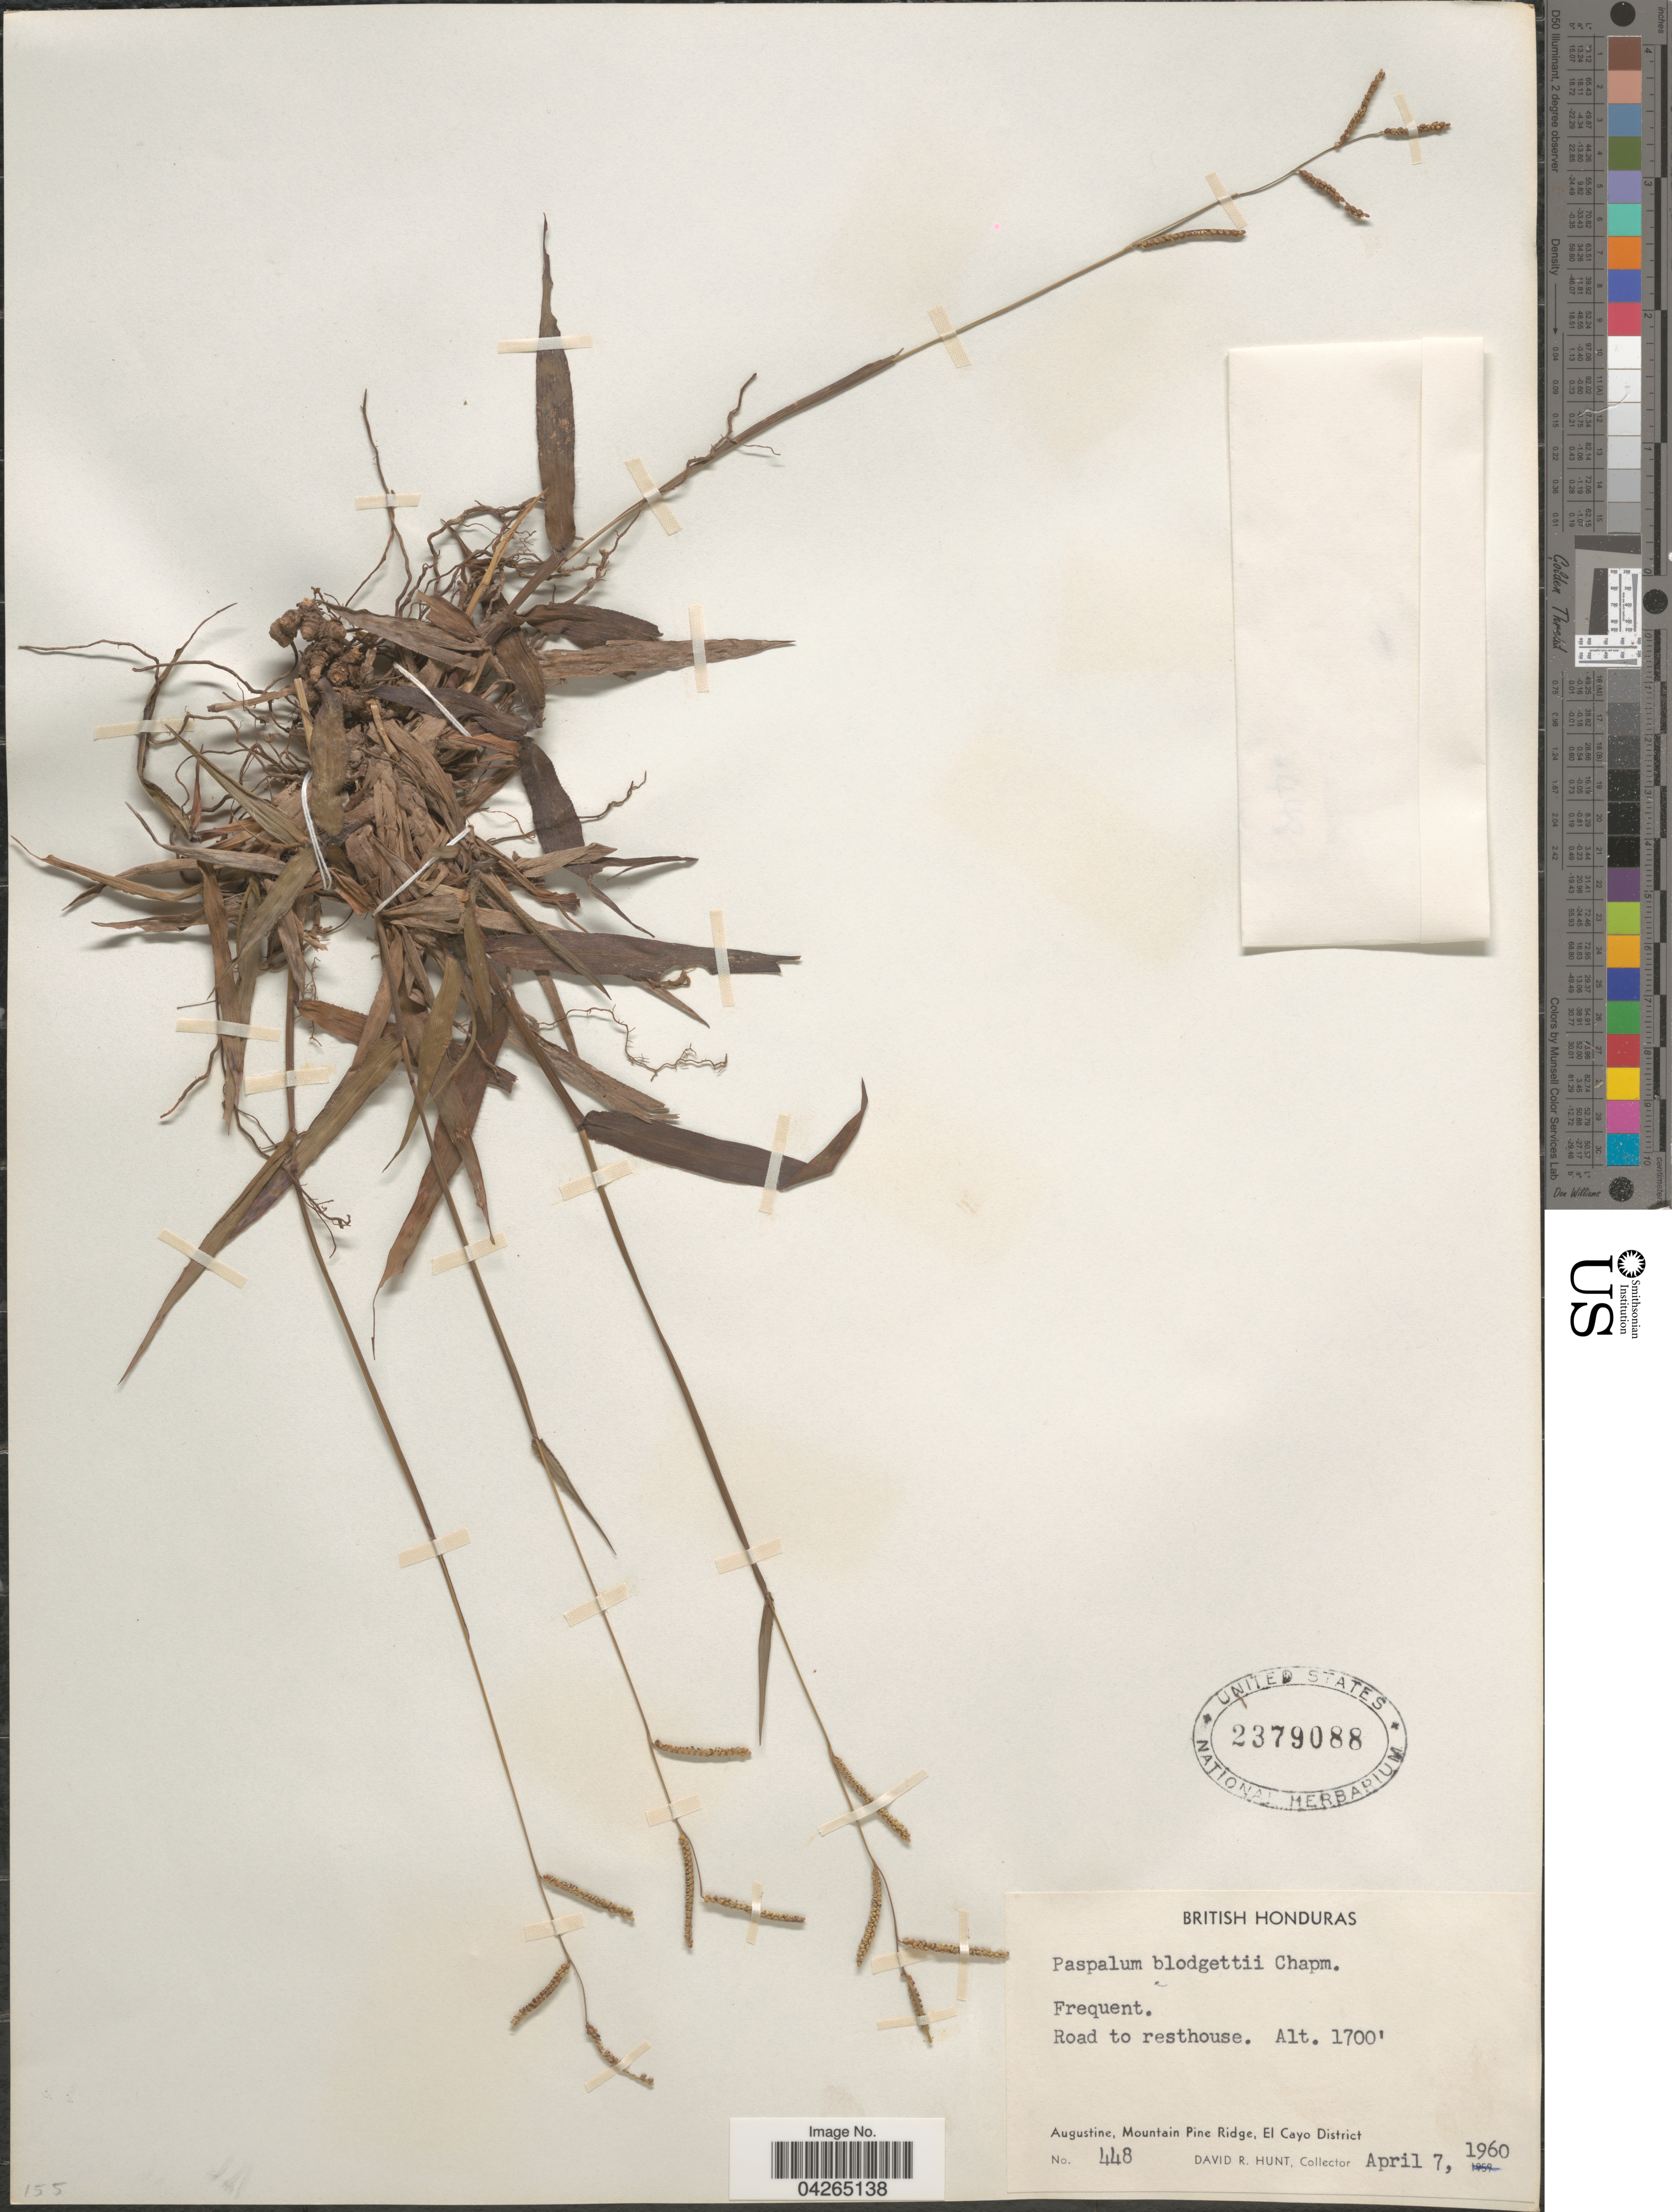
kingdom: Plantae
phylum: Tracheophyta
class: Liliopsida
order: Poales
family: Poaceae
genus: Paspalum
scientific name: Paspalum blodgettii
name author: Chapm.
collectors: D. Hunt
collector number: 448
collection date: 1960-04-07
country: Belize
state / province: Cayo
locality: British Honduras. Road to resthouse. Augustine, Mountain Pine Ridge, El Cayo District.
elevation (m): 518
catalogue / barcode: US 2379088